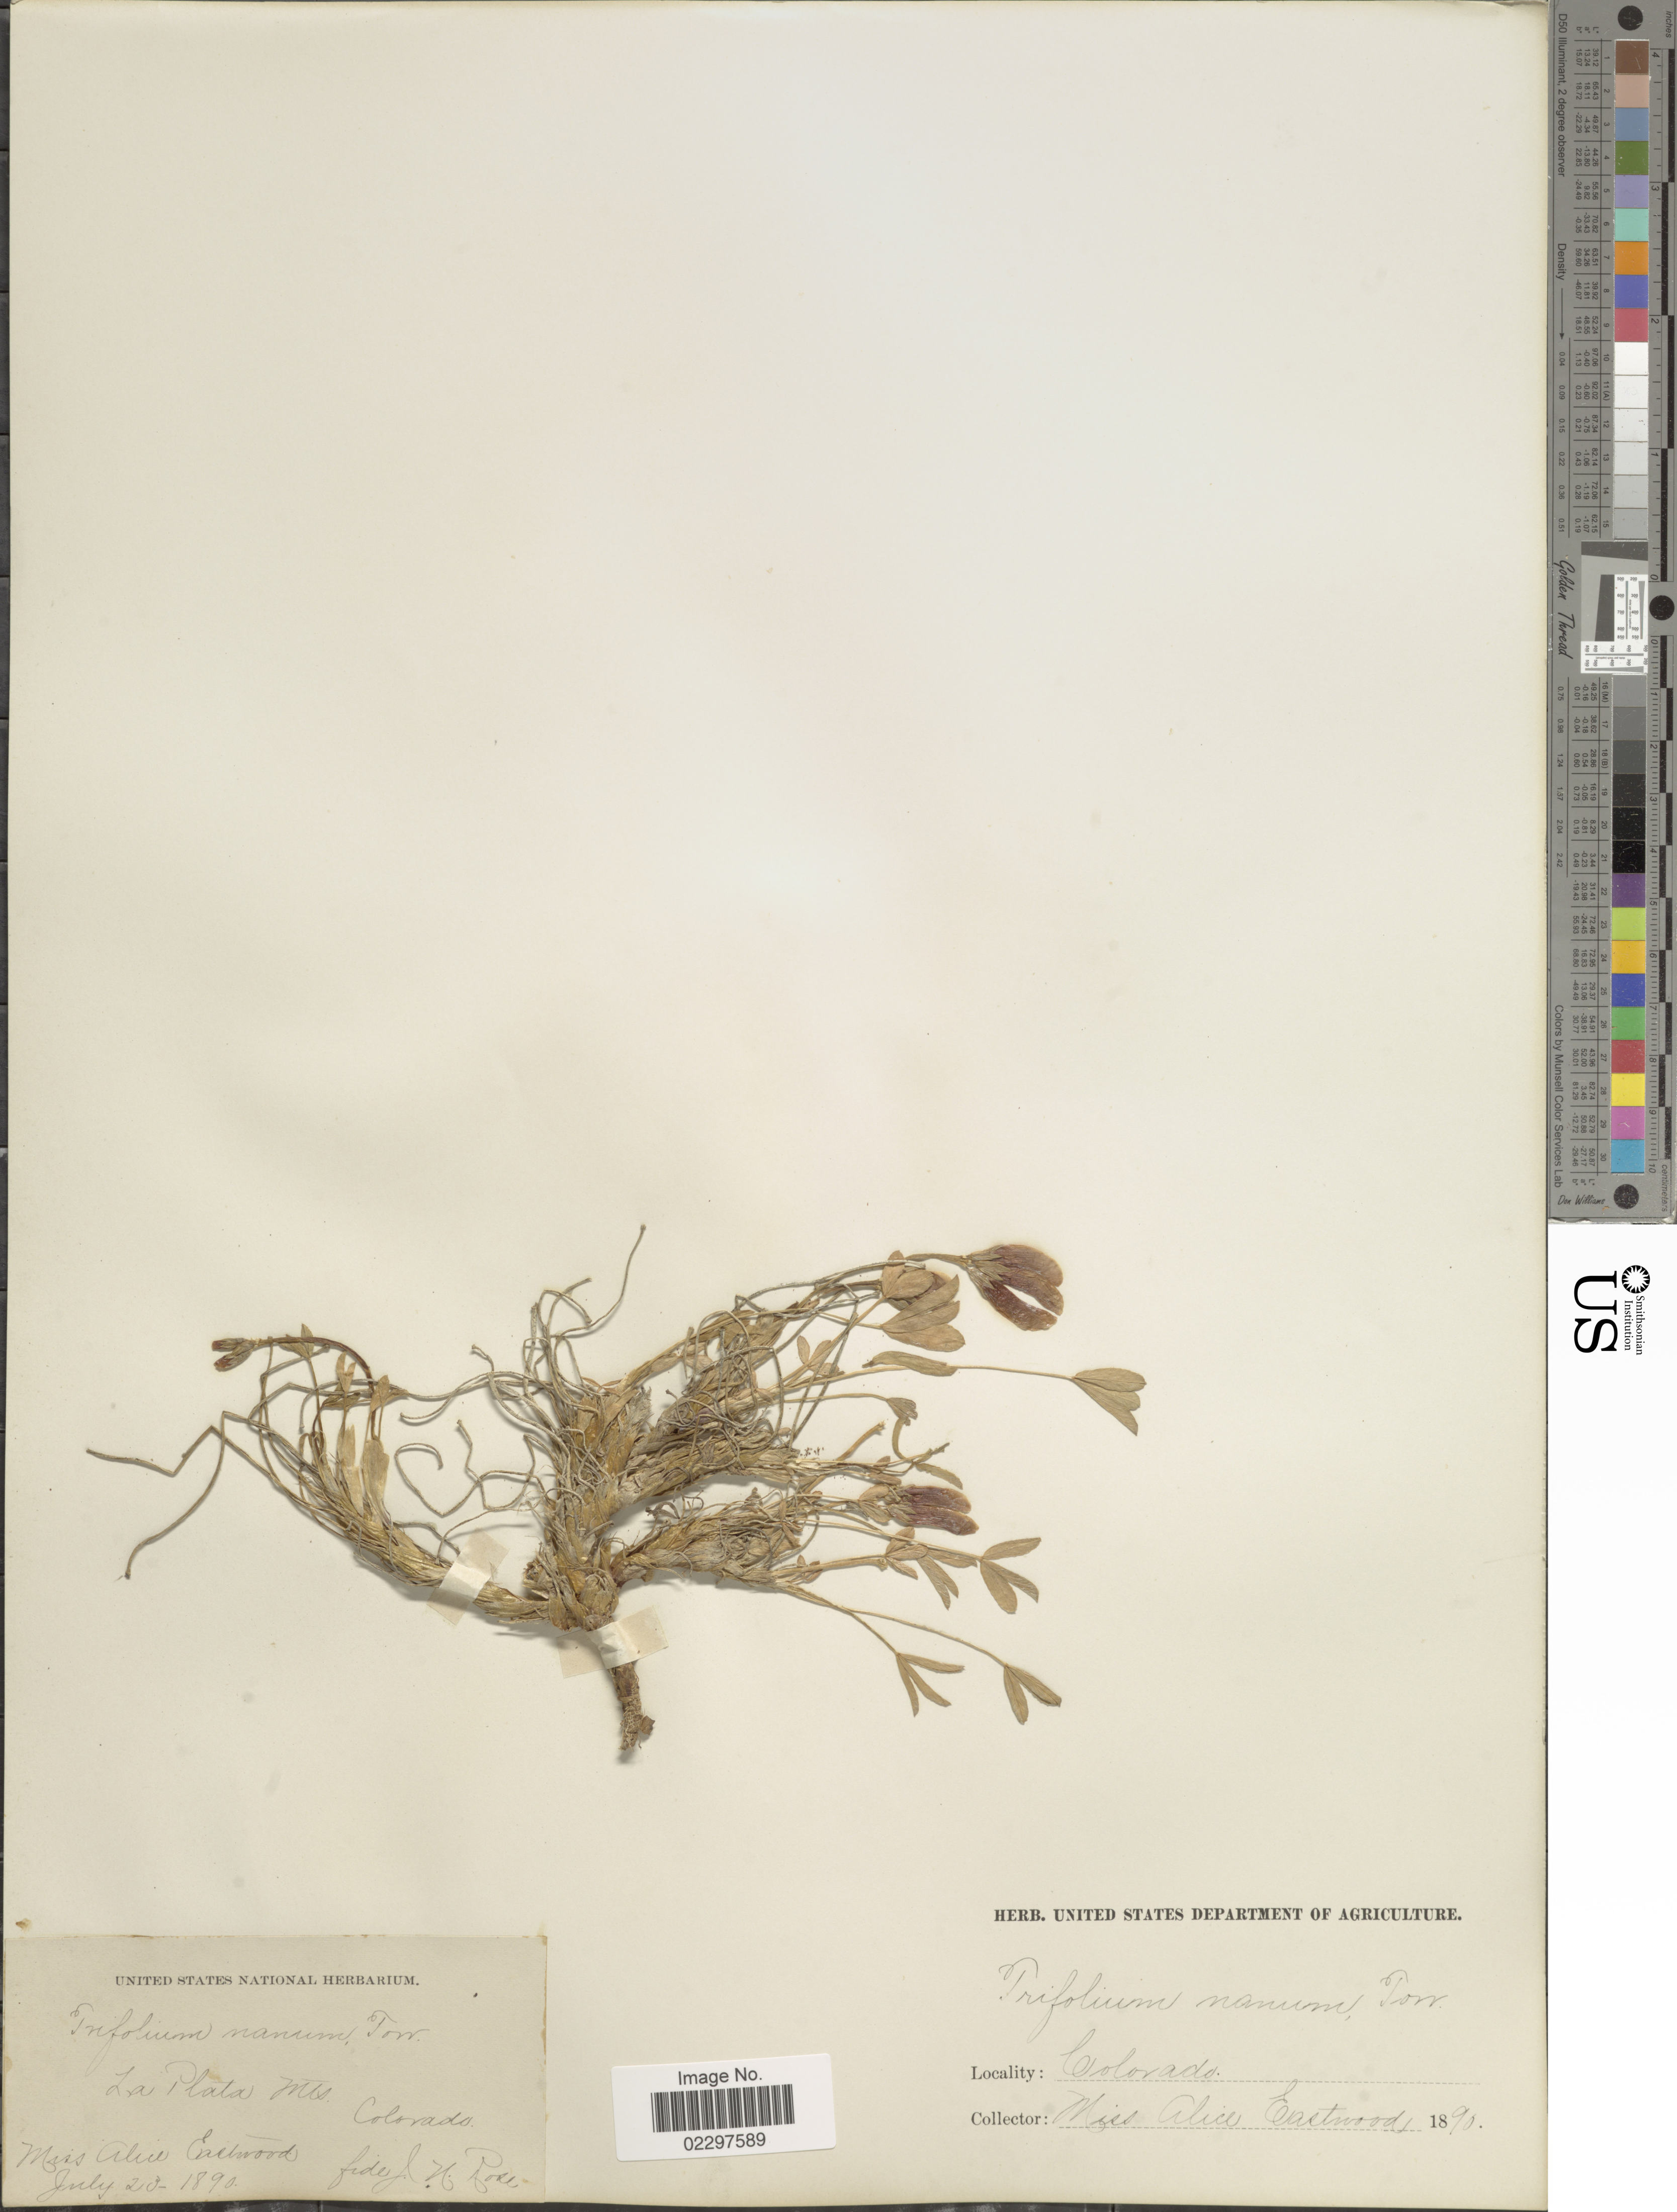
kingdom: Plantae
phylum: Tracheophyta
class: Magnoliopsida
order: Fabales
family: Fabaceae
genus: Trifolium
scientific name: Trifolium nanum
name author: Torr.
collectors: A. Eastwood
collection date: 1890-07-20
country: United States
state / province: Colorado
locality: La Plata Mts.